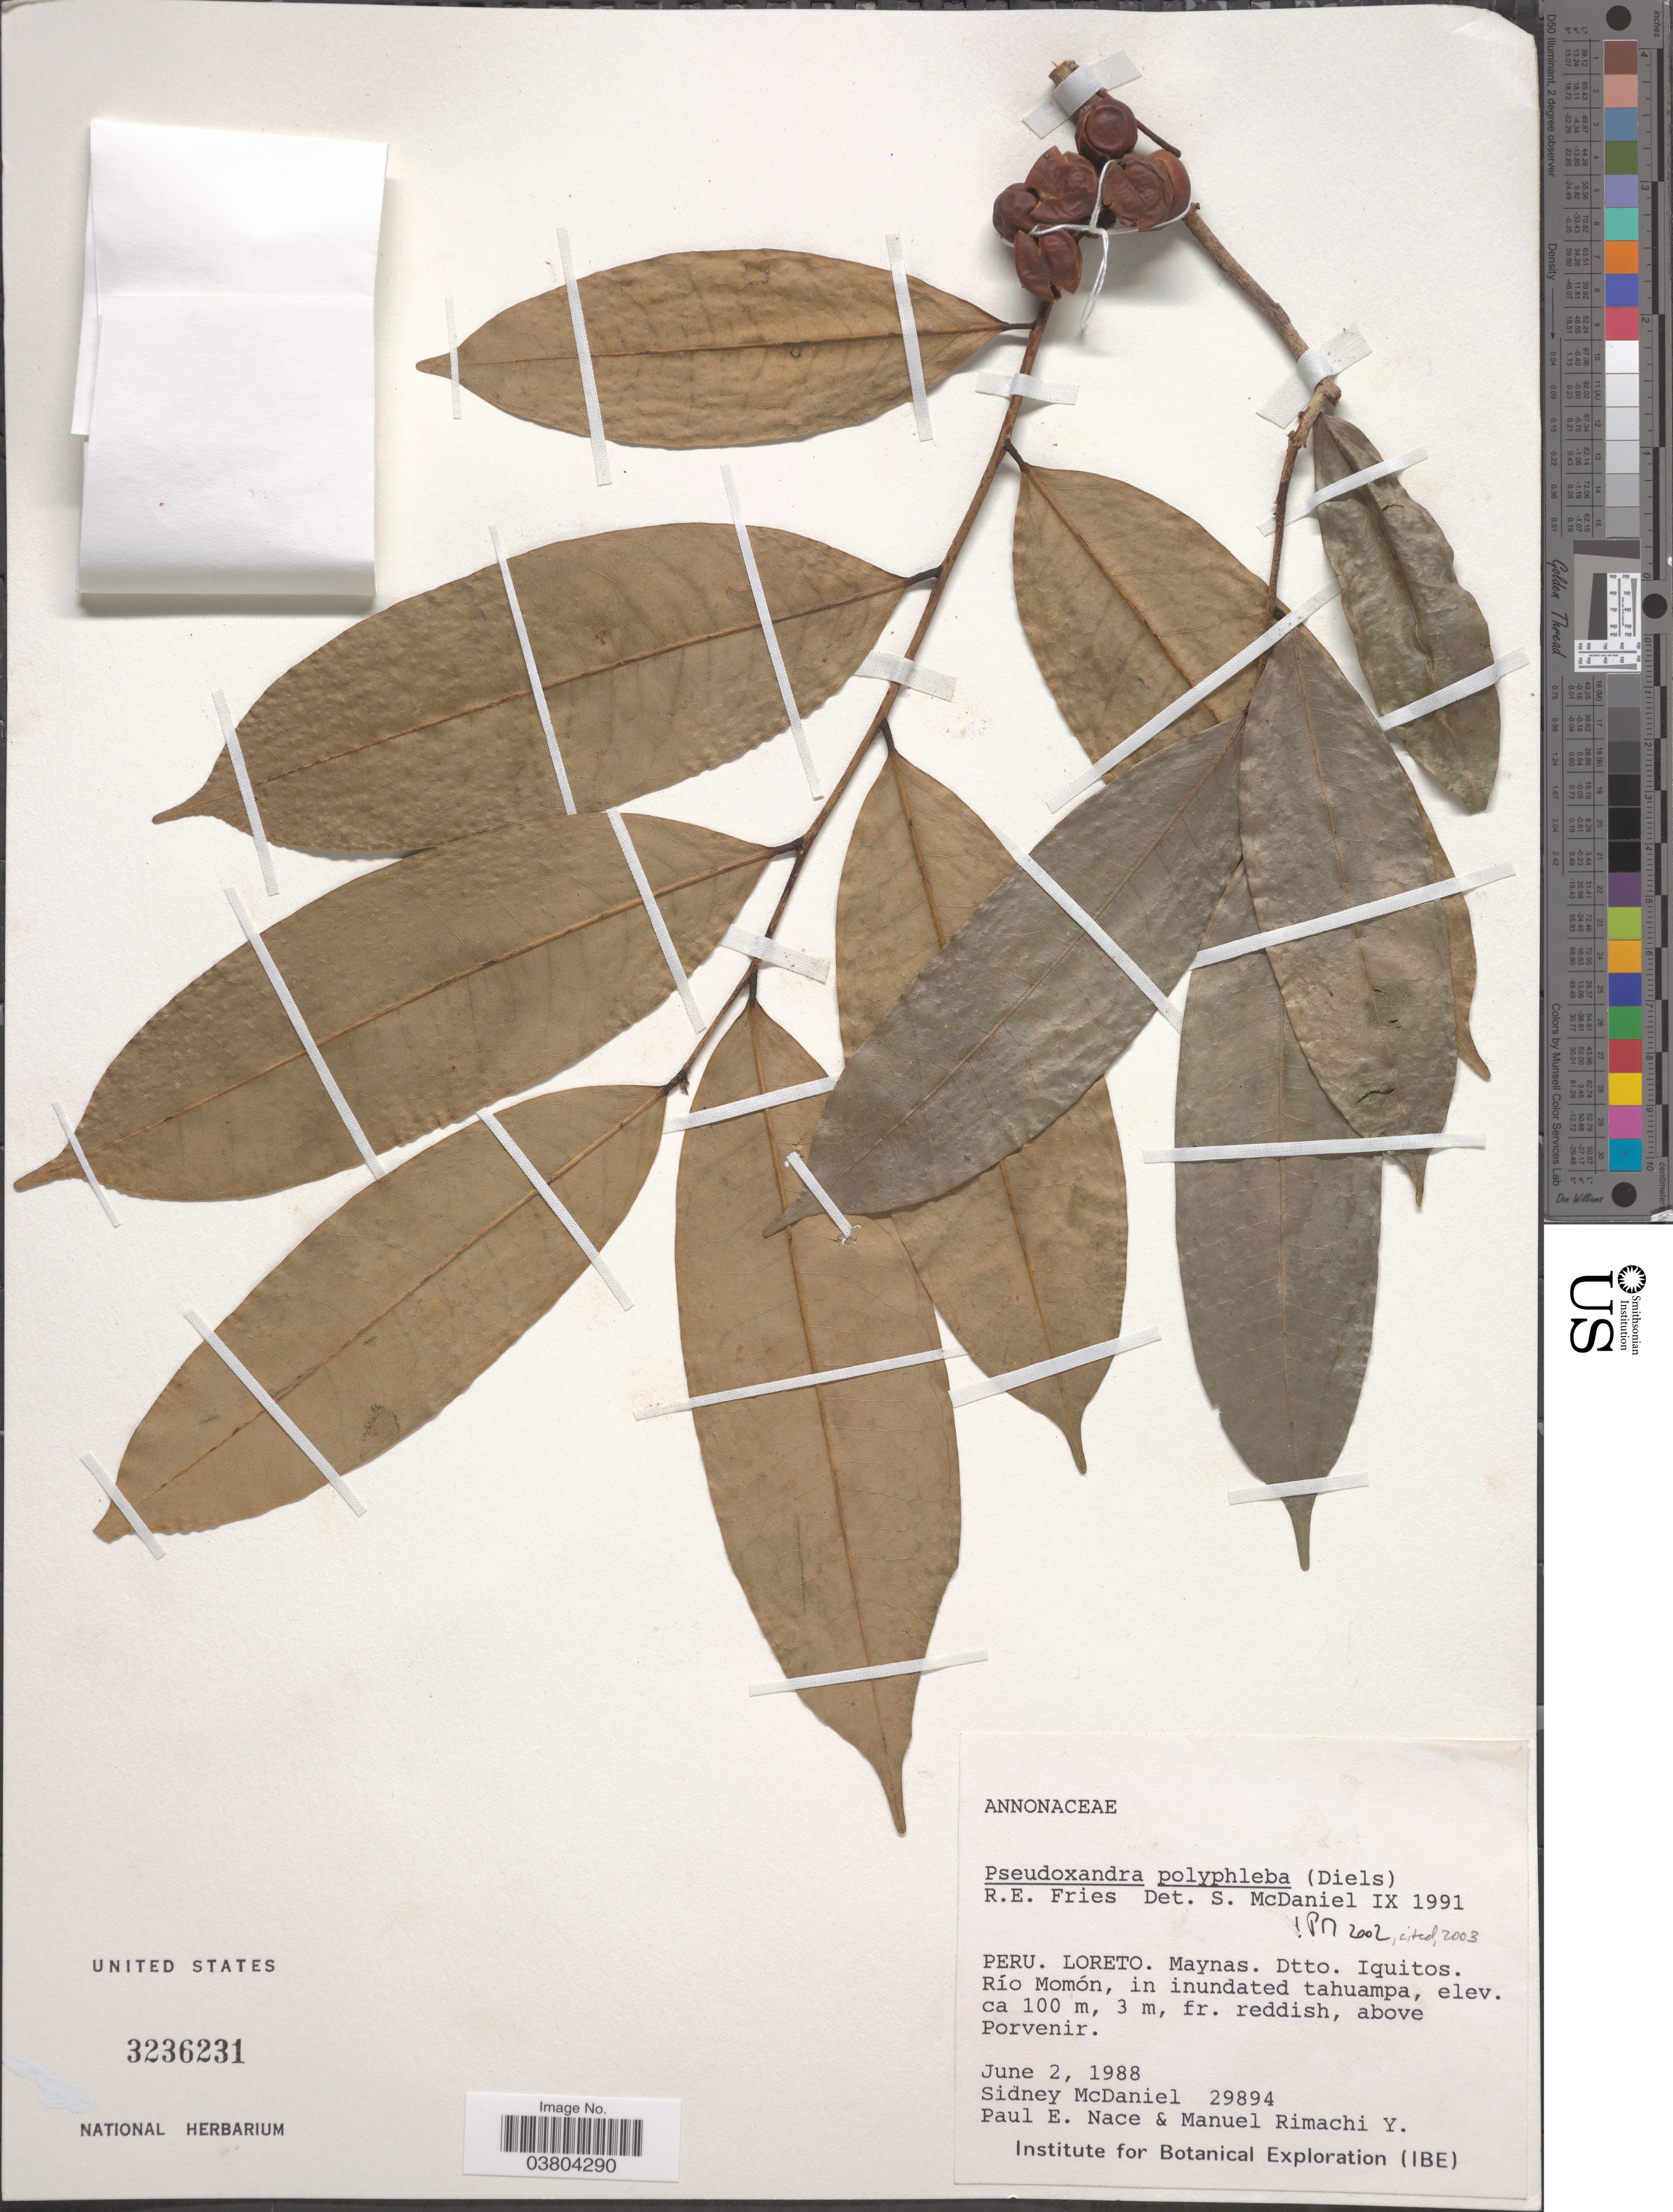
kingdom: Plantae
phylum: Tracheophyta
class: Magnoliopsida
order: Magnoliales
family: Annonaceae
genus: Pseudoxandra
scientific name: Pseudoxandra polyphleba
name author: (Diels) R.E. Fr.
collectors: S. McDaniel, P. Nace & M. Rimachi Y.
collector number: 29894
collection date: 1988-06-02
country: Peru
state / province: Loreto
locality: Maynas. Dtto. Iquitos. Río Momón. Above Porvenir.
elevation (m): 100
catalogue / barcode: US 3236231